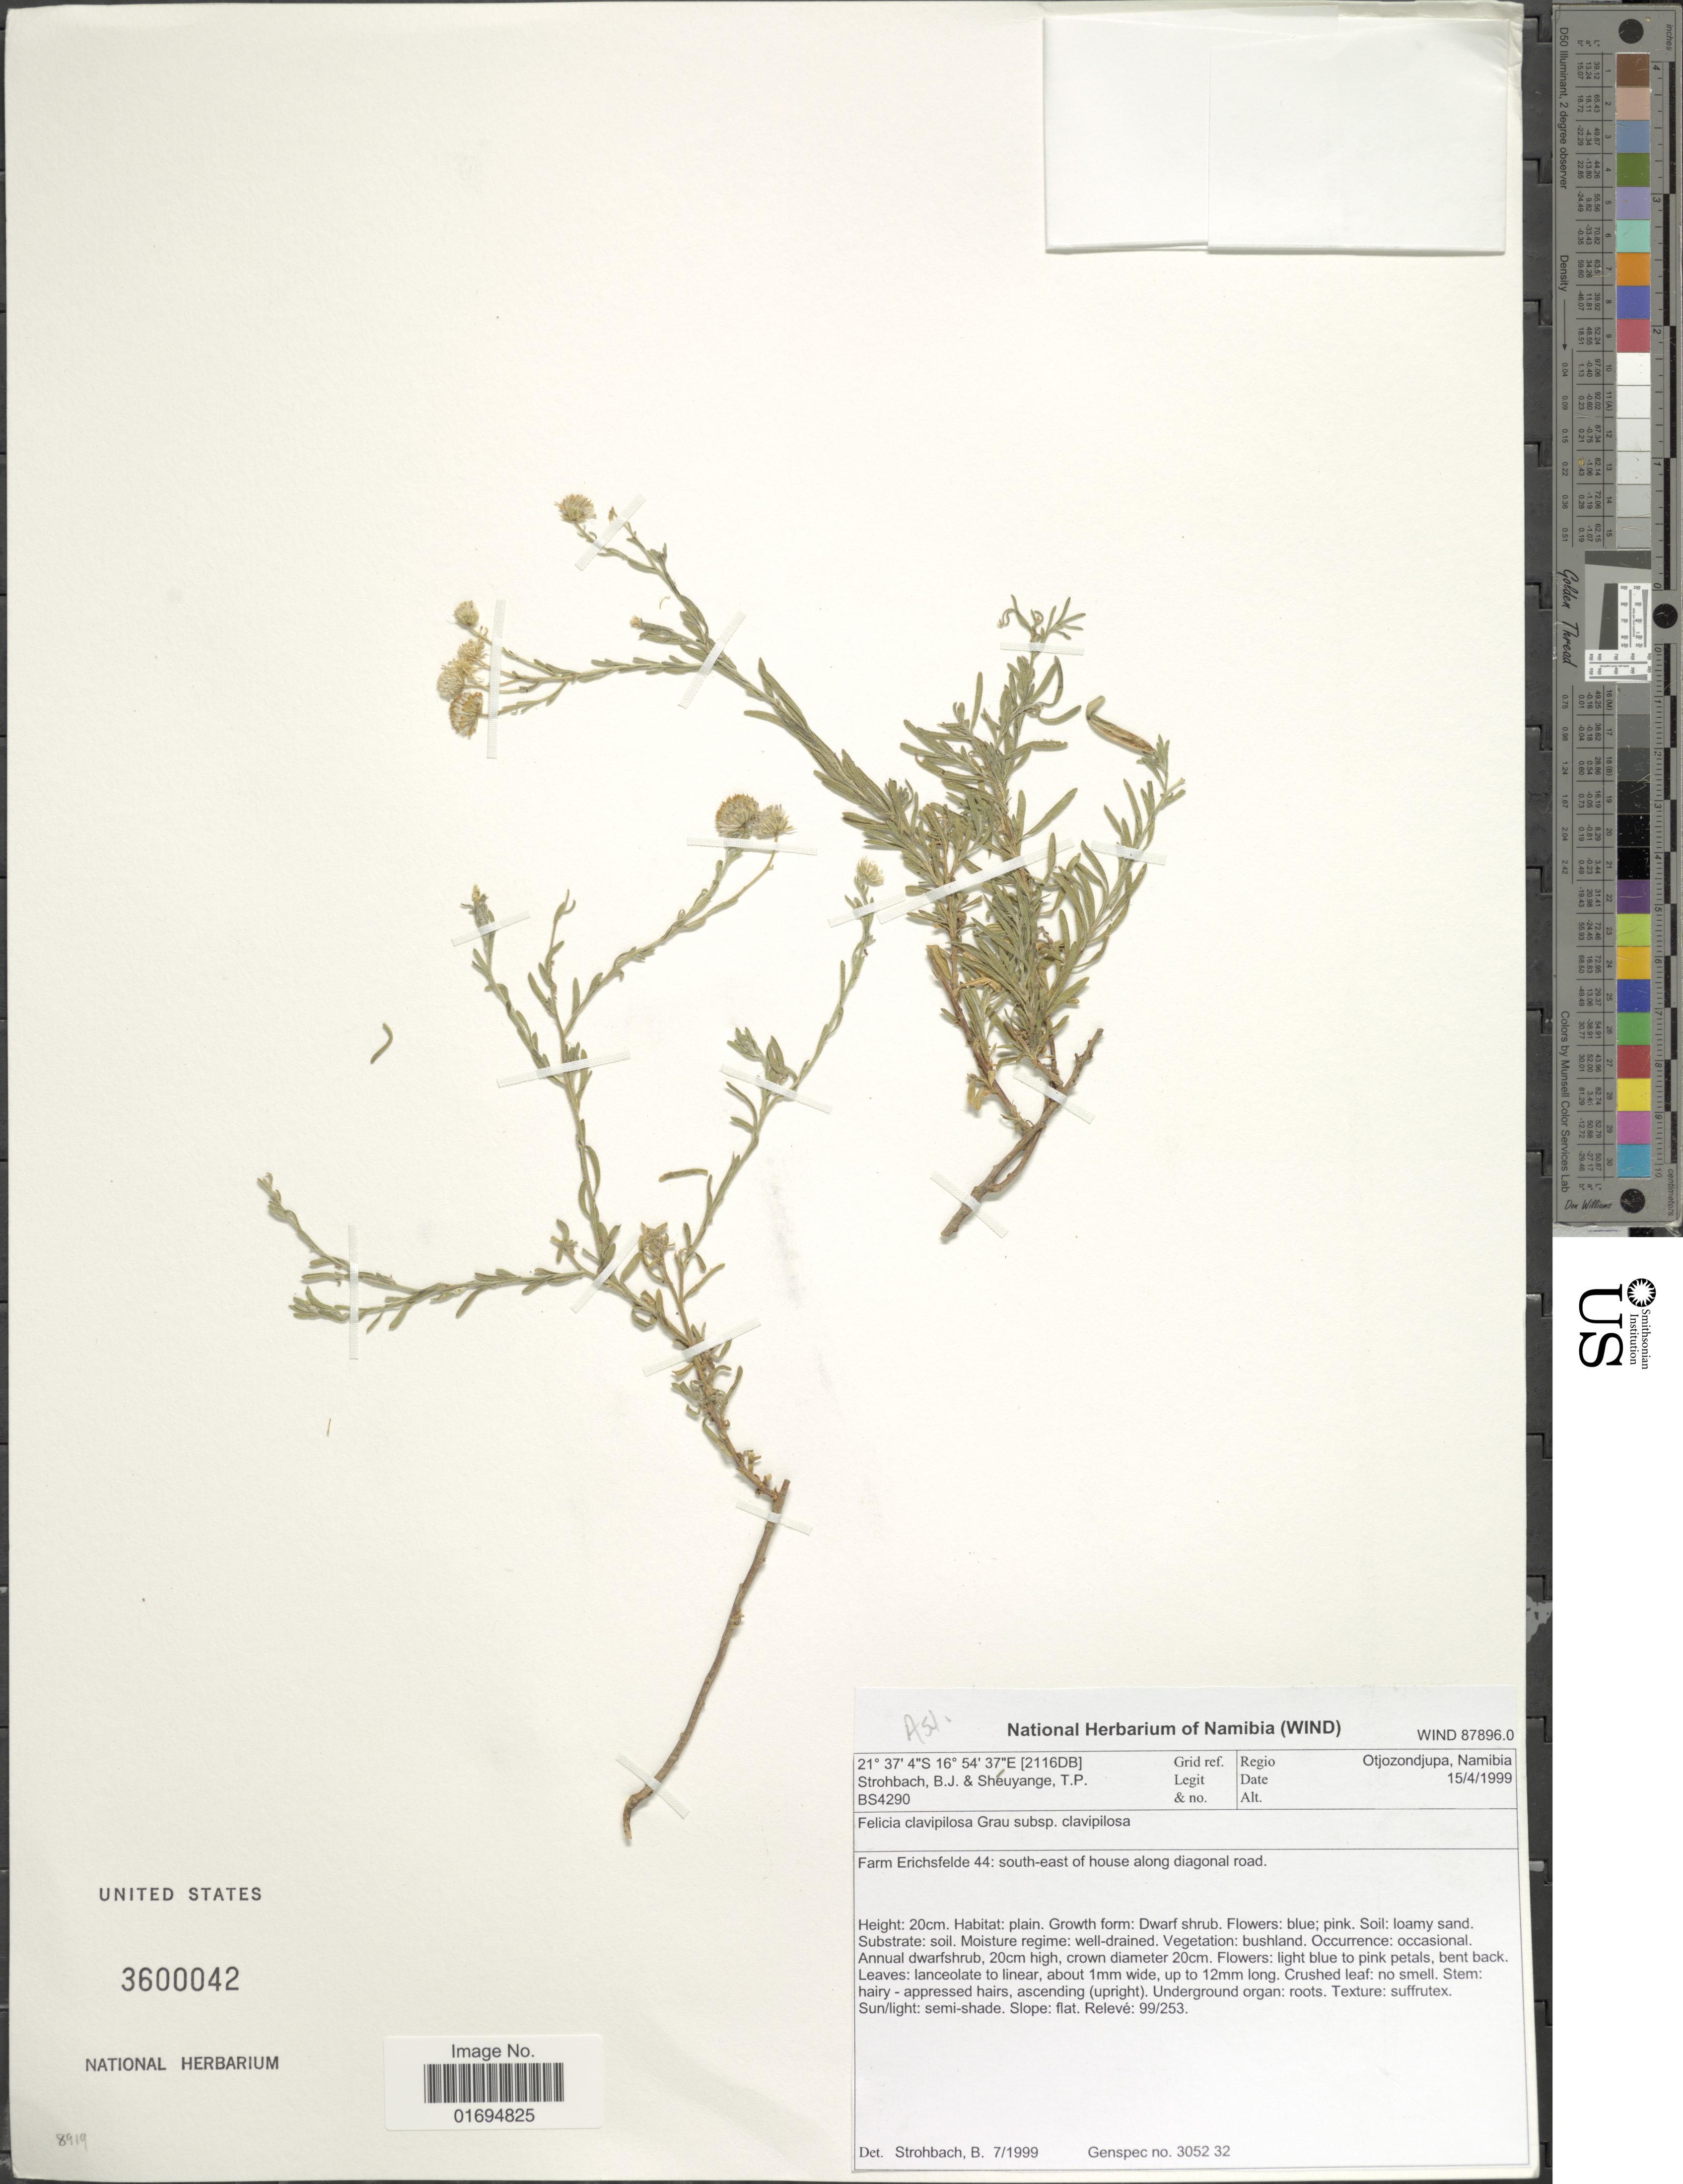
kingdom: Plantae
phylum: Tracheophyta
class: Magnoliopsida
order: Asterales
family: Asteraceae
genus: Felicia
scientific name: Felicia clavipilosa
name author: Grau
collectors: B. Strohbach & T. Sheuyange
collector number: BS4290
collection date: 1999-04-15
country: Namibia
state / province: Otjozondjupa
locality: Farm Erichsfelde 44: south-east of house along diagonal road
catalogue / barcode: US 3600042